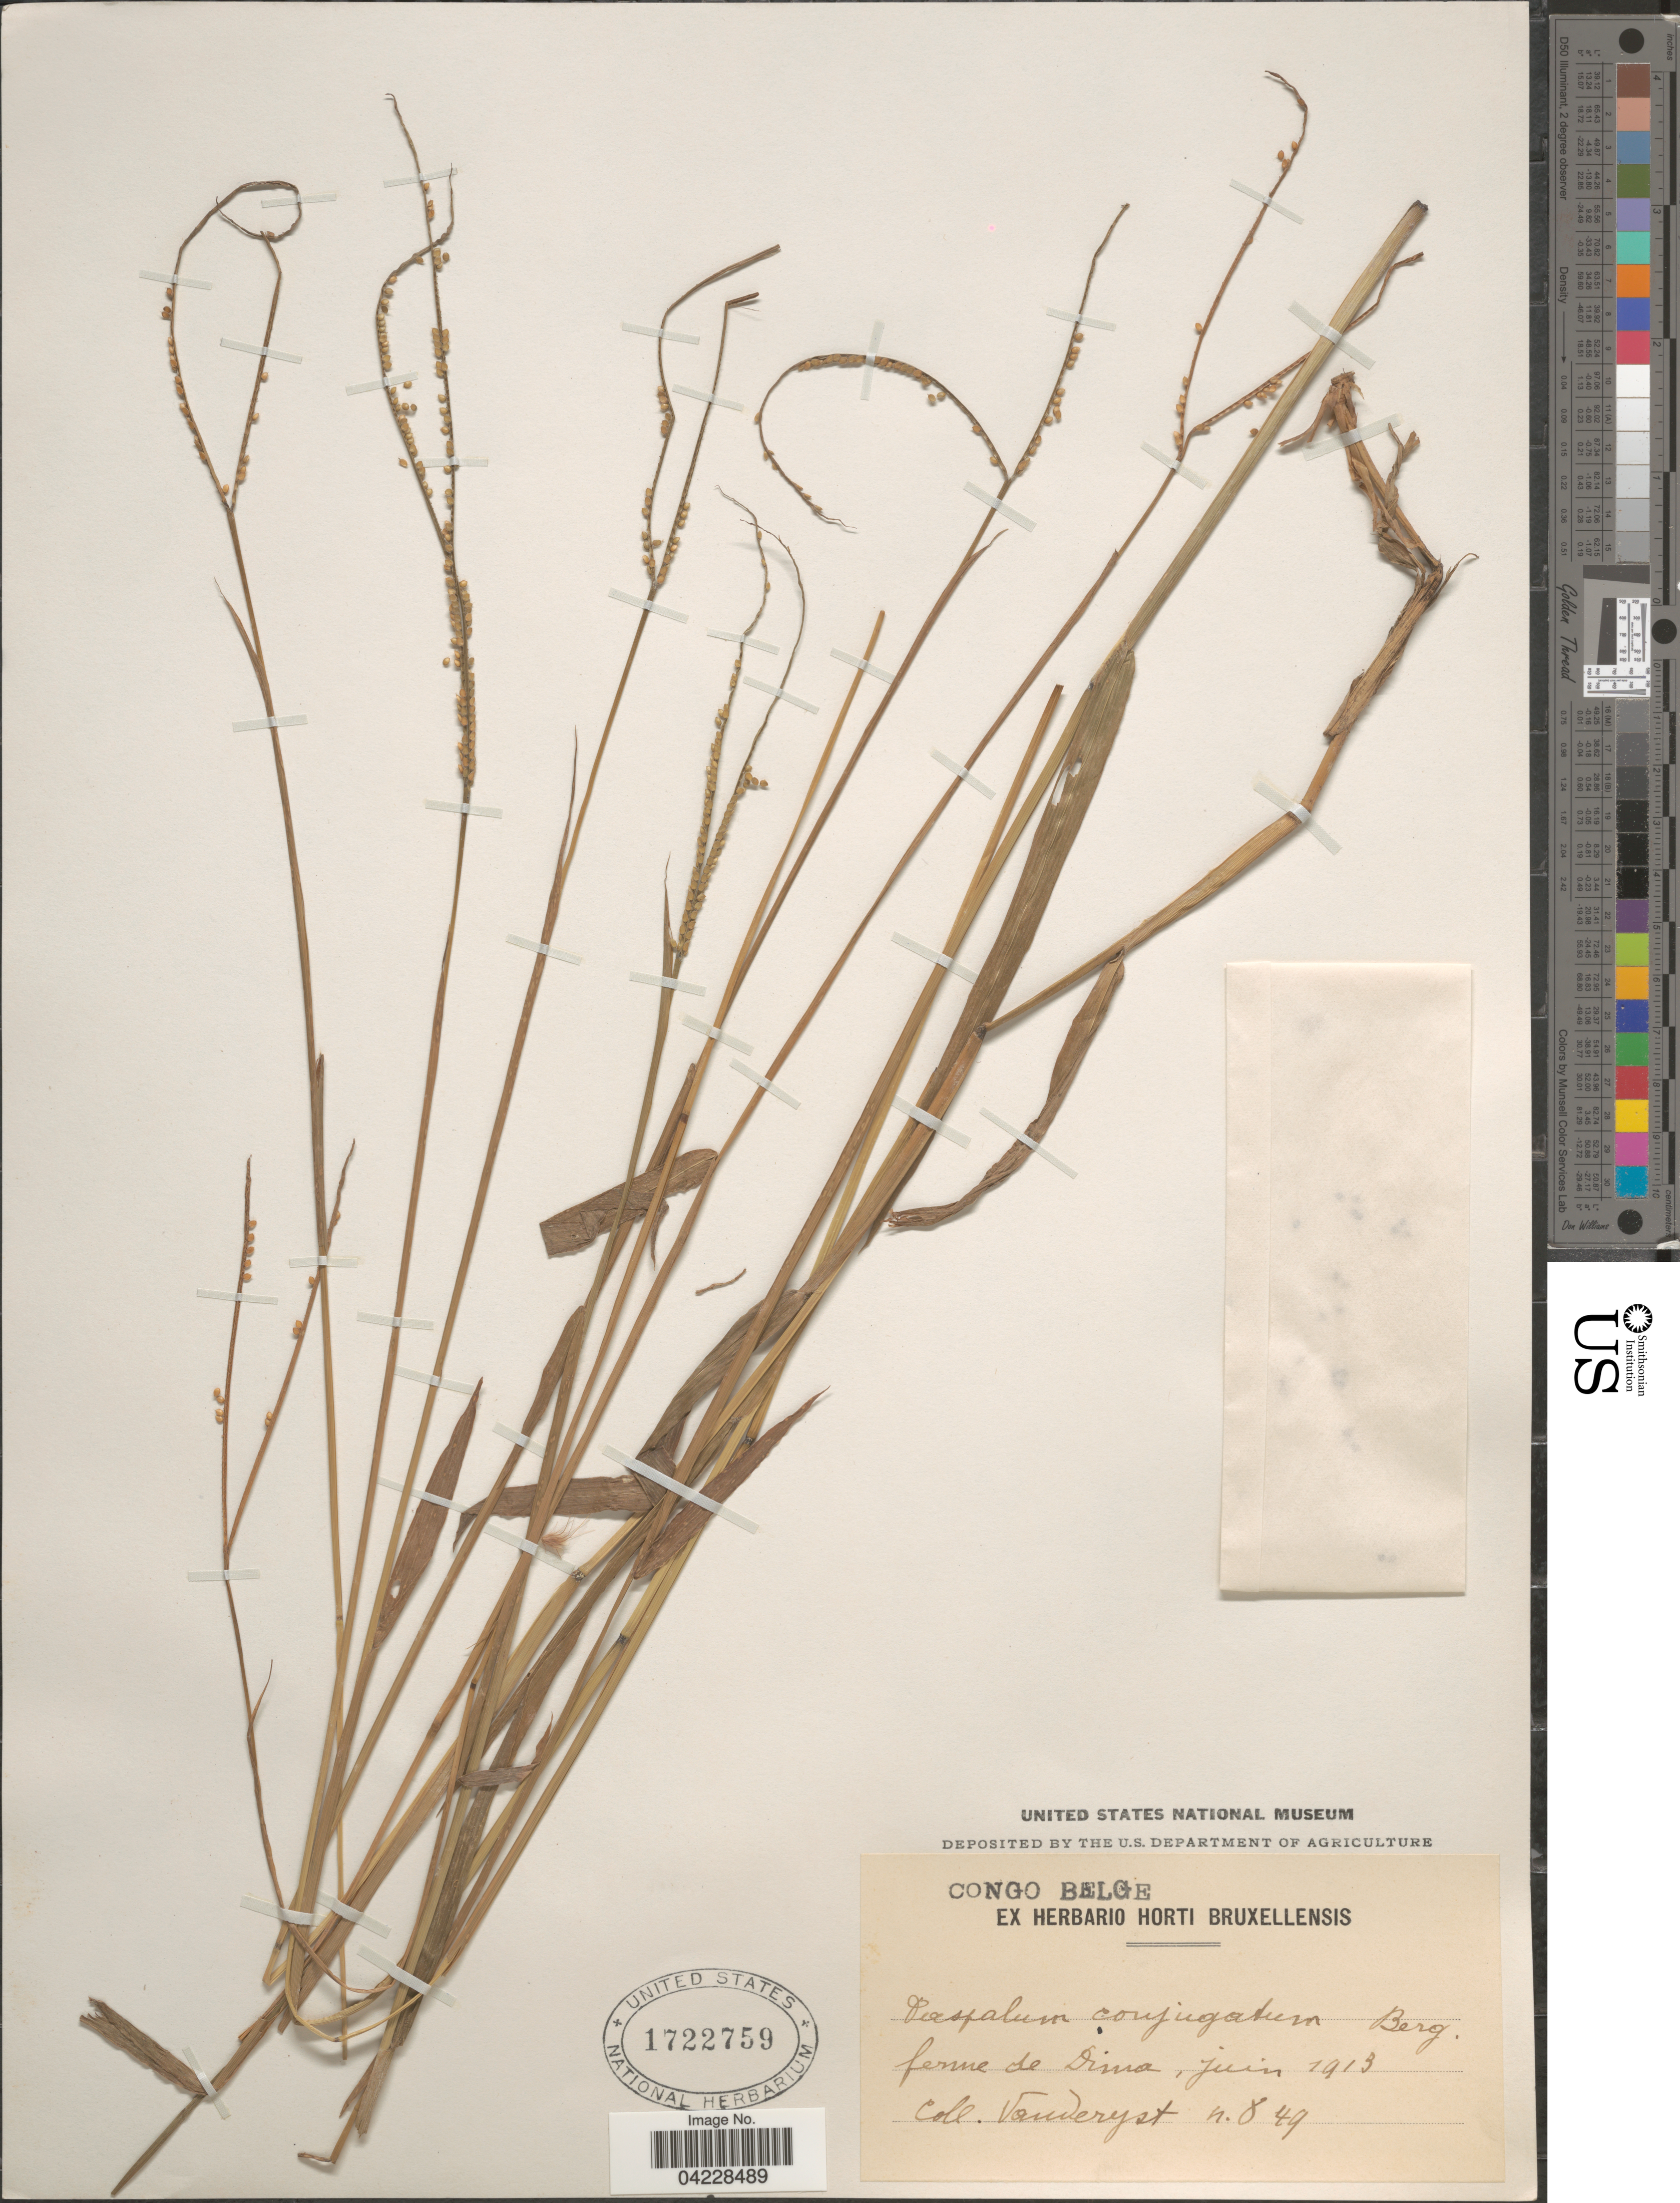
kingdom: Plantae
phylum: Tracheophyta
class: Liliopsida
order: Poales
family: Poaceae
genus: Paspalum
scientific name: Paspalum conjugatum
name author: P.J. Bergius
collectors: Vanderyst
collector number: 4849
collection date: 1913-06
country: Congo, Democratic Republic of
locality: Congo Belge. Ferme de Dima.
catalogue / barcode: US 1722759